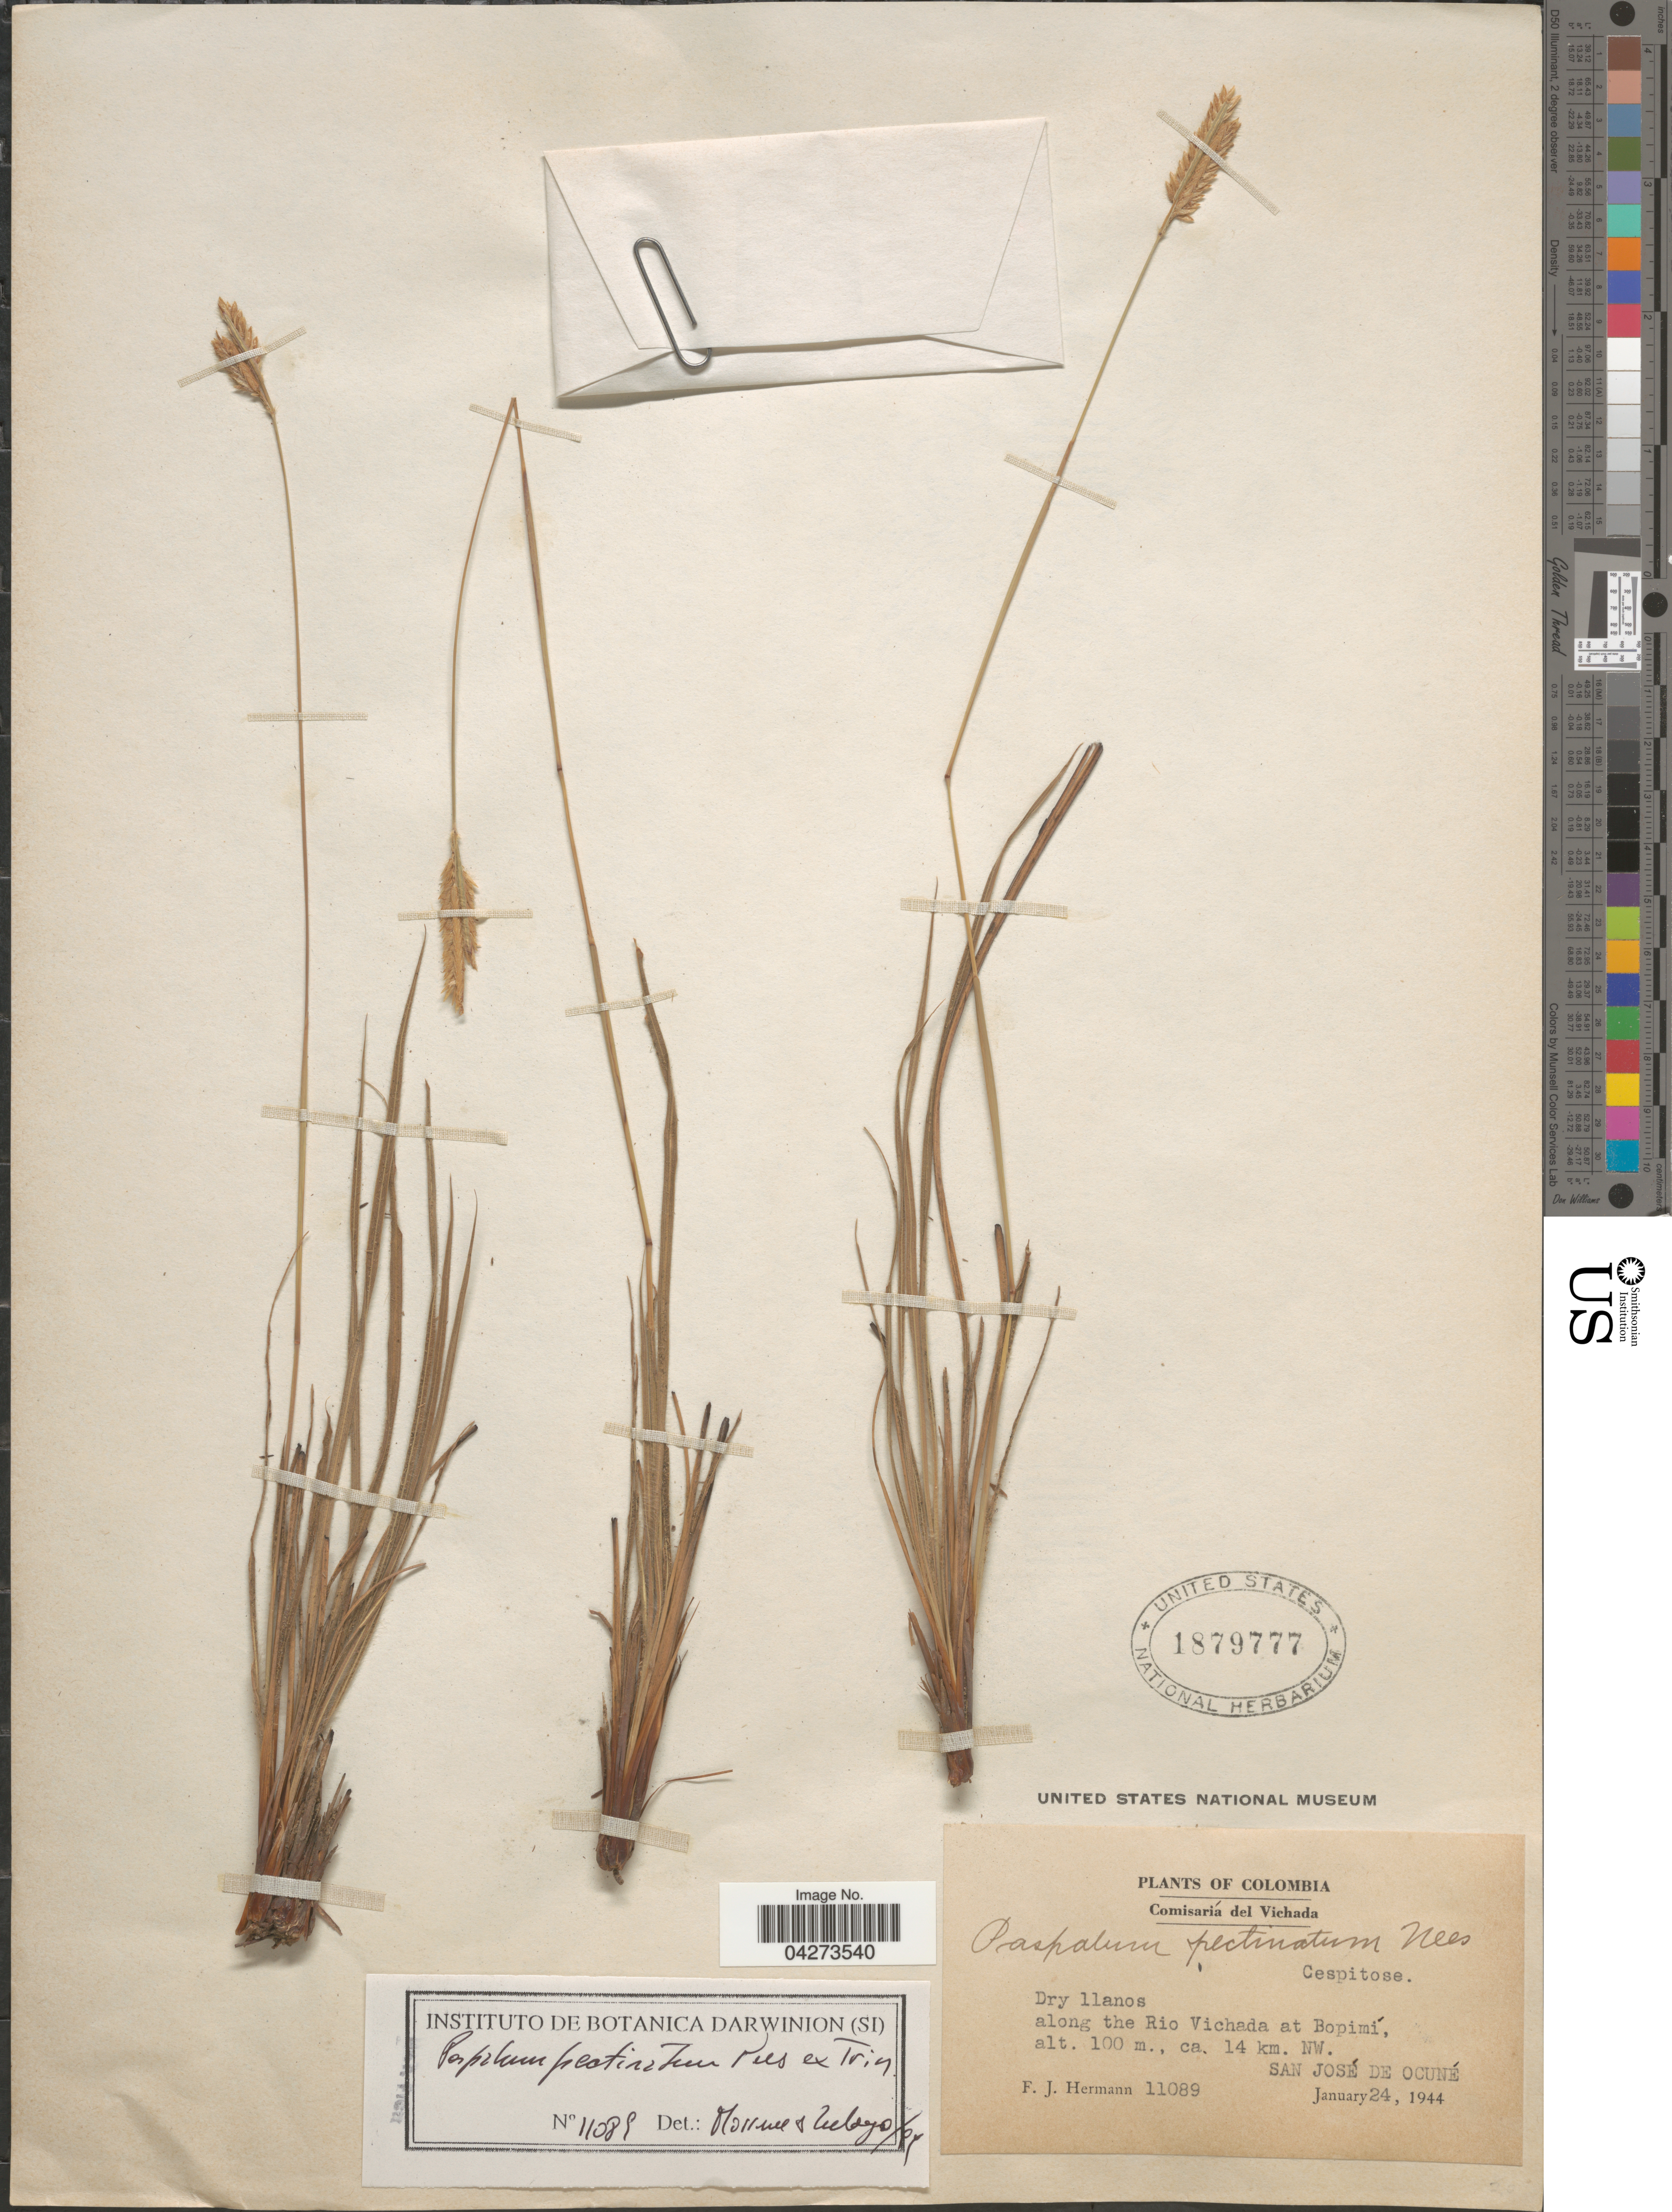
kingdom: Plantae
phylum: Tracheophyta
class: Liliopsida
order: Poales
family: Poaceae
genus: Paspalum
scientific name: Paspalum pectinatum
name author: Nees ex Trin.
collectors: F. J. Hermann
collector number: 11089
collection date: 1944-01-24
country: Colombia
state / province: Vichada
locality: Comisaría del Vichada. Dry llanos along the Rio Vichada at Bopimí, ca. 14 km. NW. San José de Ocuné.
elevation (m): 100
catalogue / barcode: US 1879777